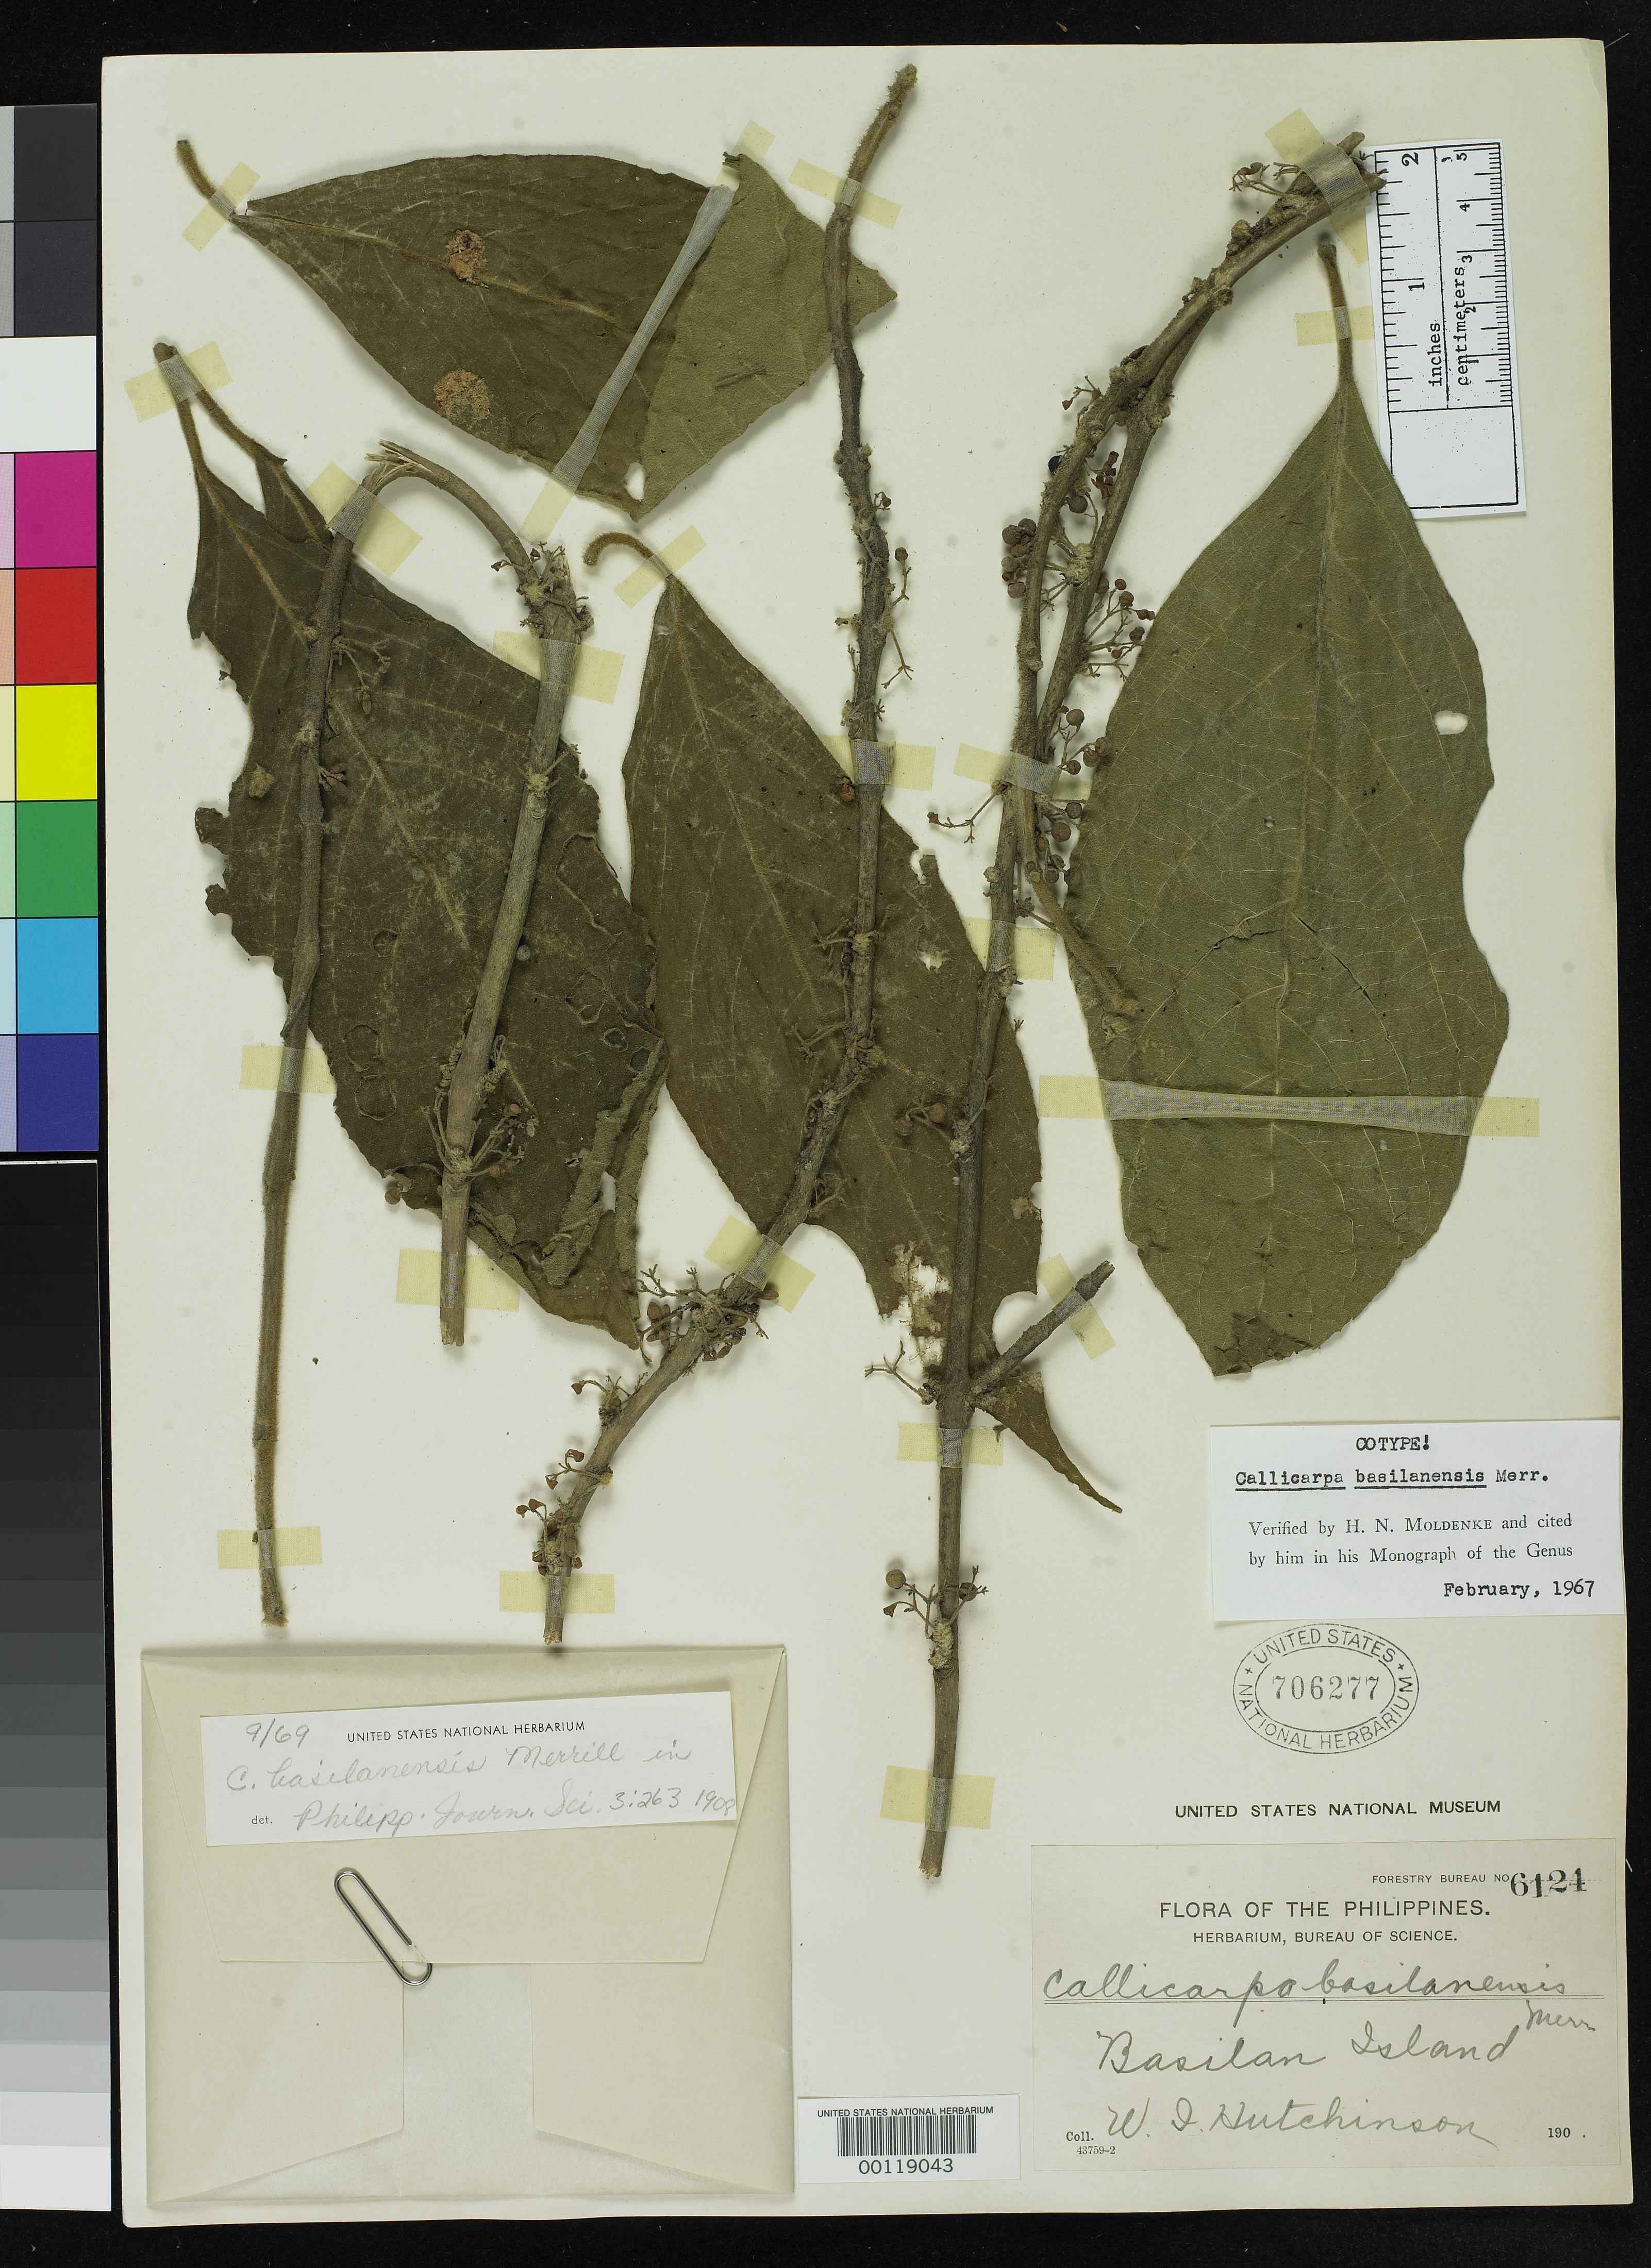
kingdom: Plantae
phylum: Tracheophyta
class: Magnoliopsida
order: Lamiales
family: Lamiaceae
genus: Callicarpa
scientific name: Callicarpa basilanensis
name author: Merr.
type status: Syntype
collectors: W. I. Hutchinson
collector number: For. Bur. 6124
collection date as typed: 1906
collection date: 1906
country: Philippines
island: Basilan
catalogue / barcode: US 706277